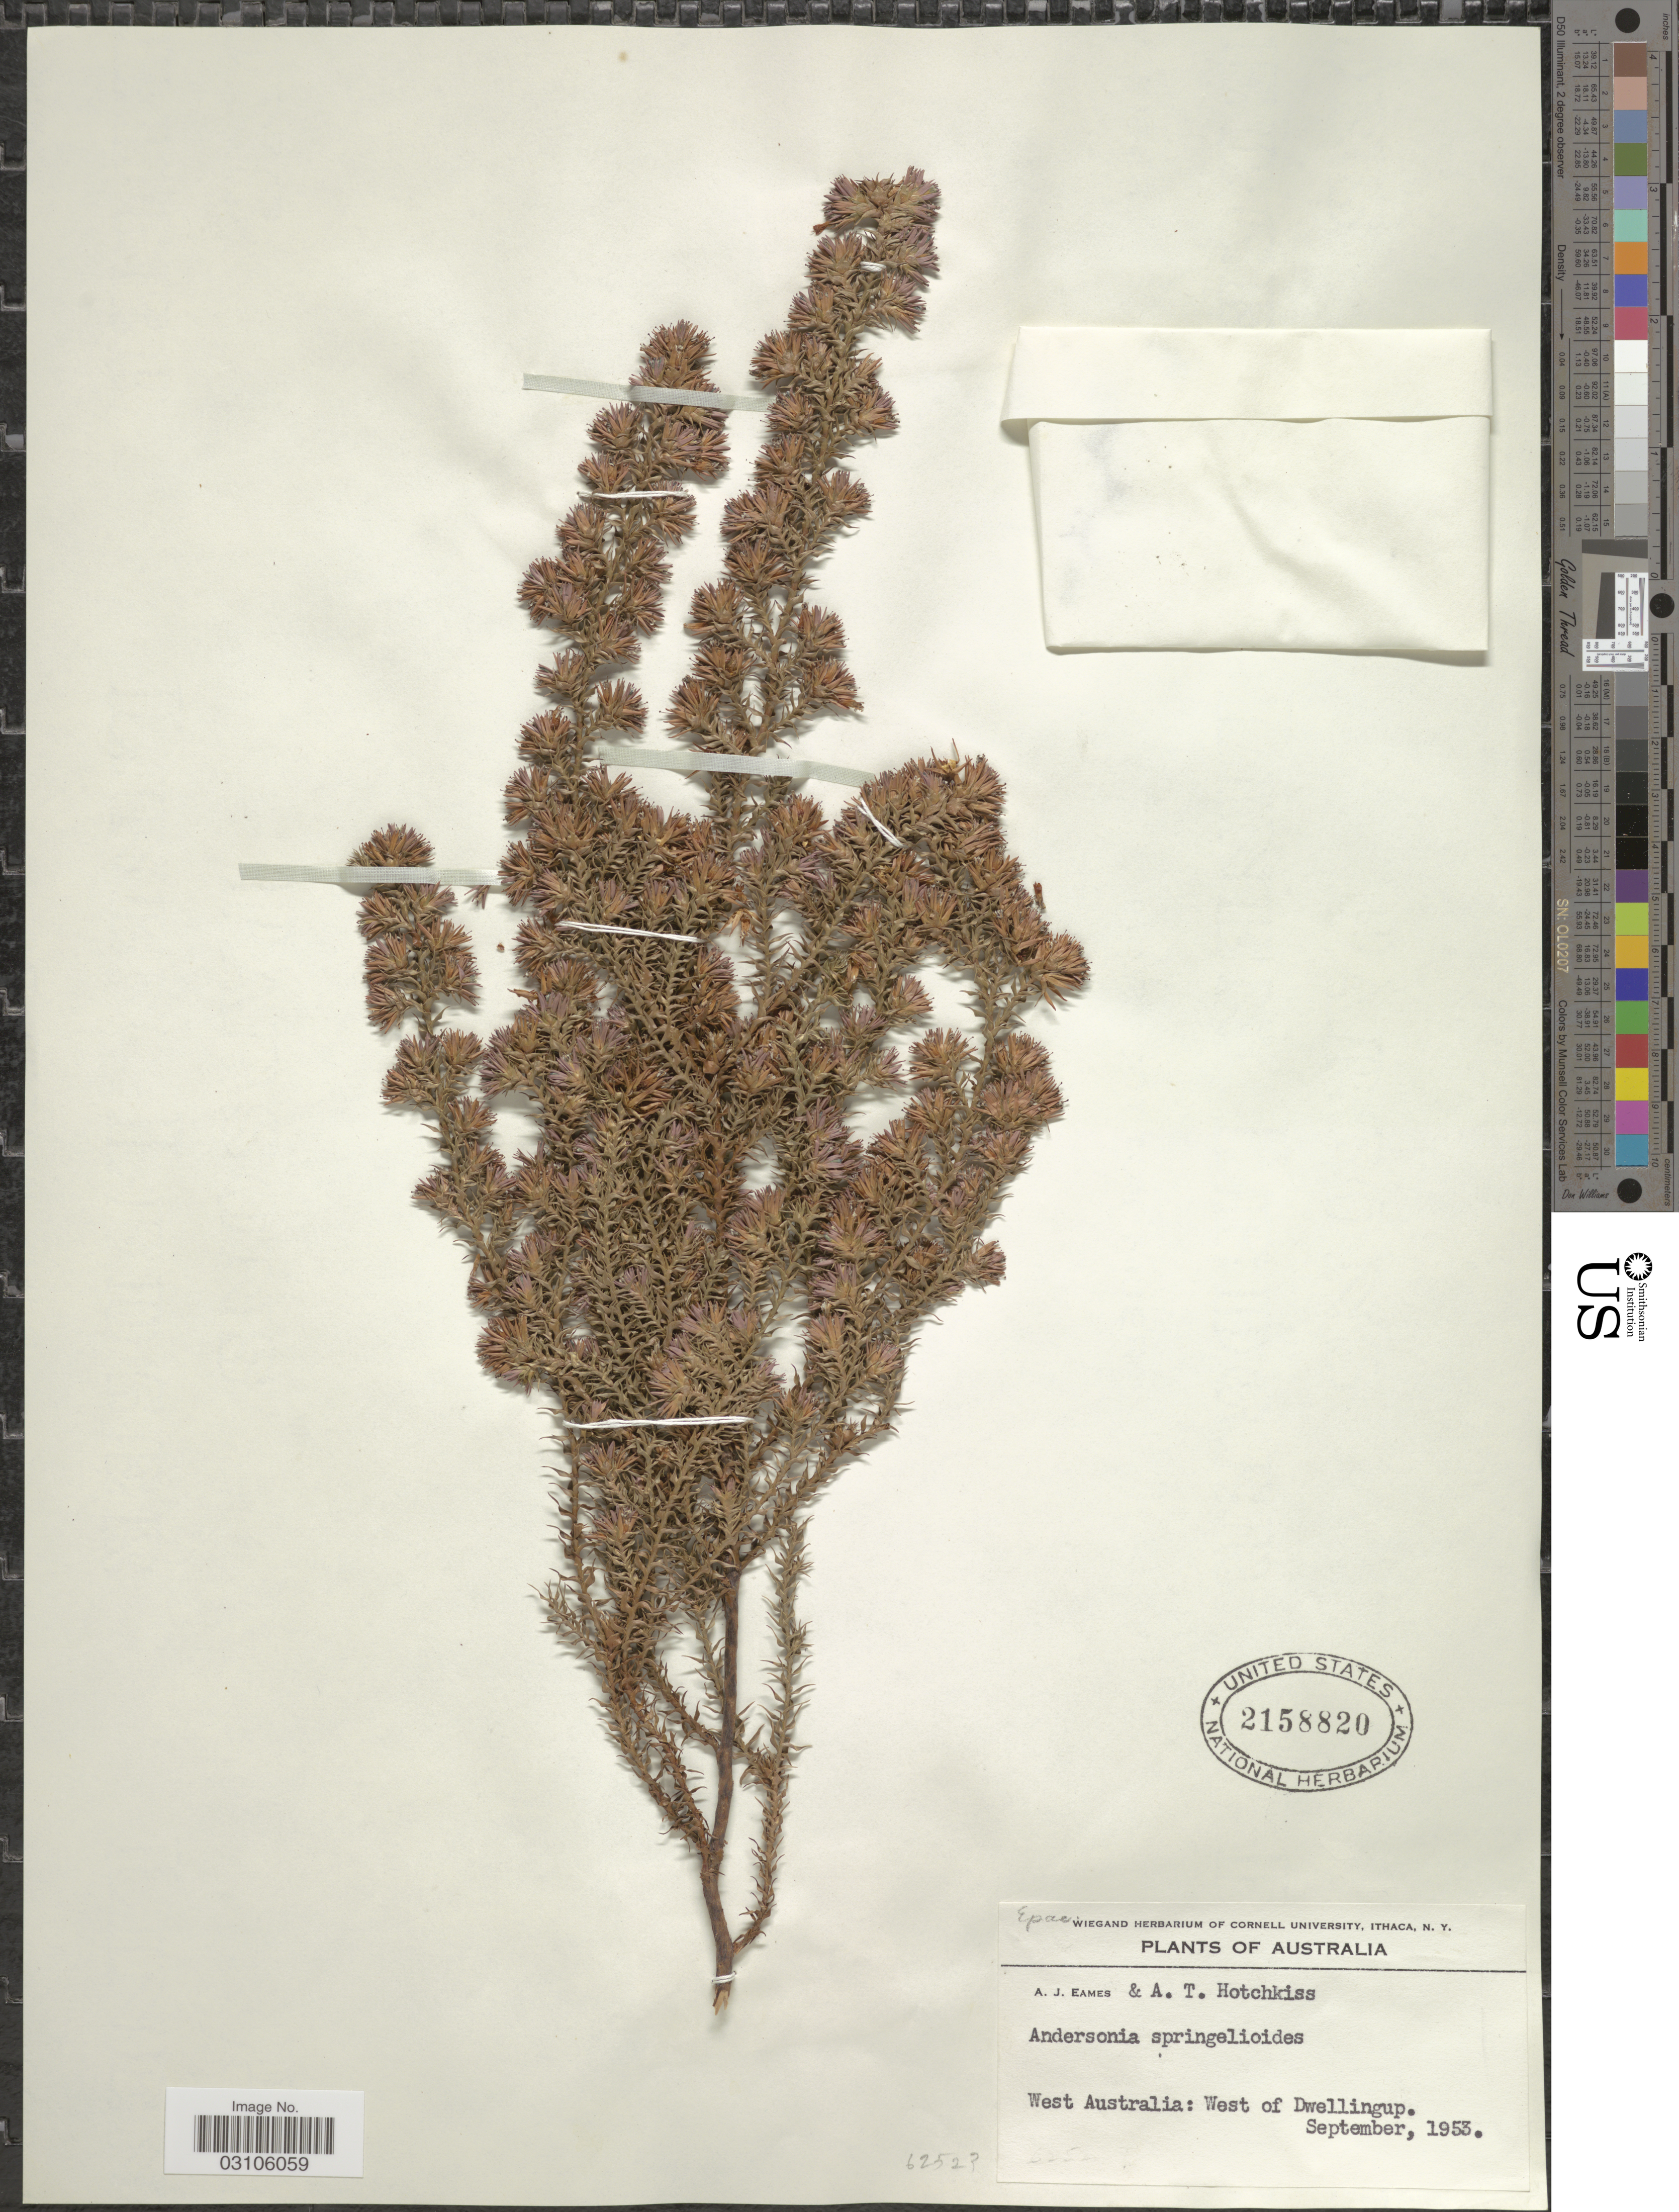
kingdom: Plantae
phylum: Tracheophyta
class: Magnoliopsida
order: Ericales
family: Ericaceae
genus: Andersonia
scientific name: Andersonia sprengelioides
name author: R. Br.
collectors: A. J. Eames & A. Hotchkiss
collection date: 1953-09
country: Australia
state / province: Western Australia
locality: West Australia: West of Dwellingup.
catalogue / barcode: US 2158820